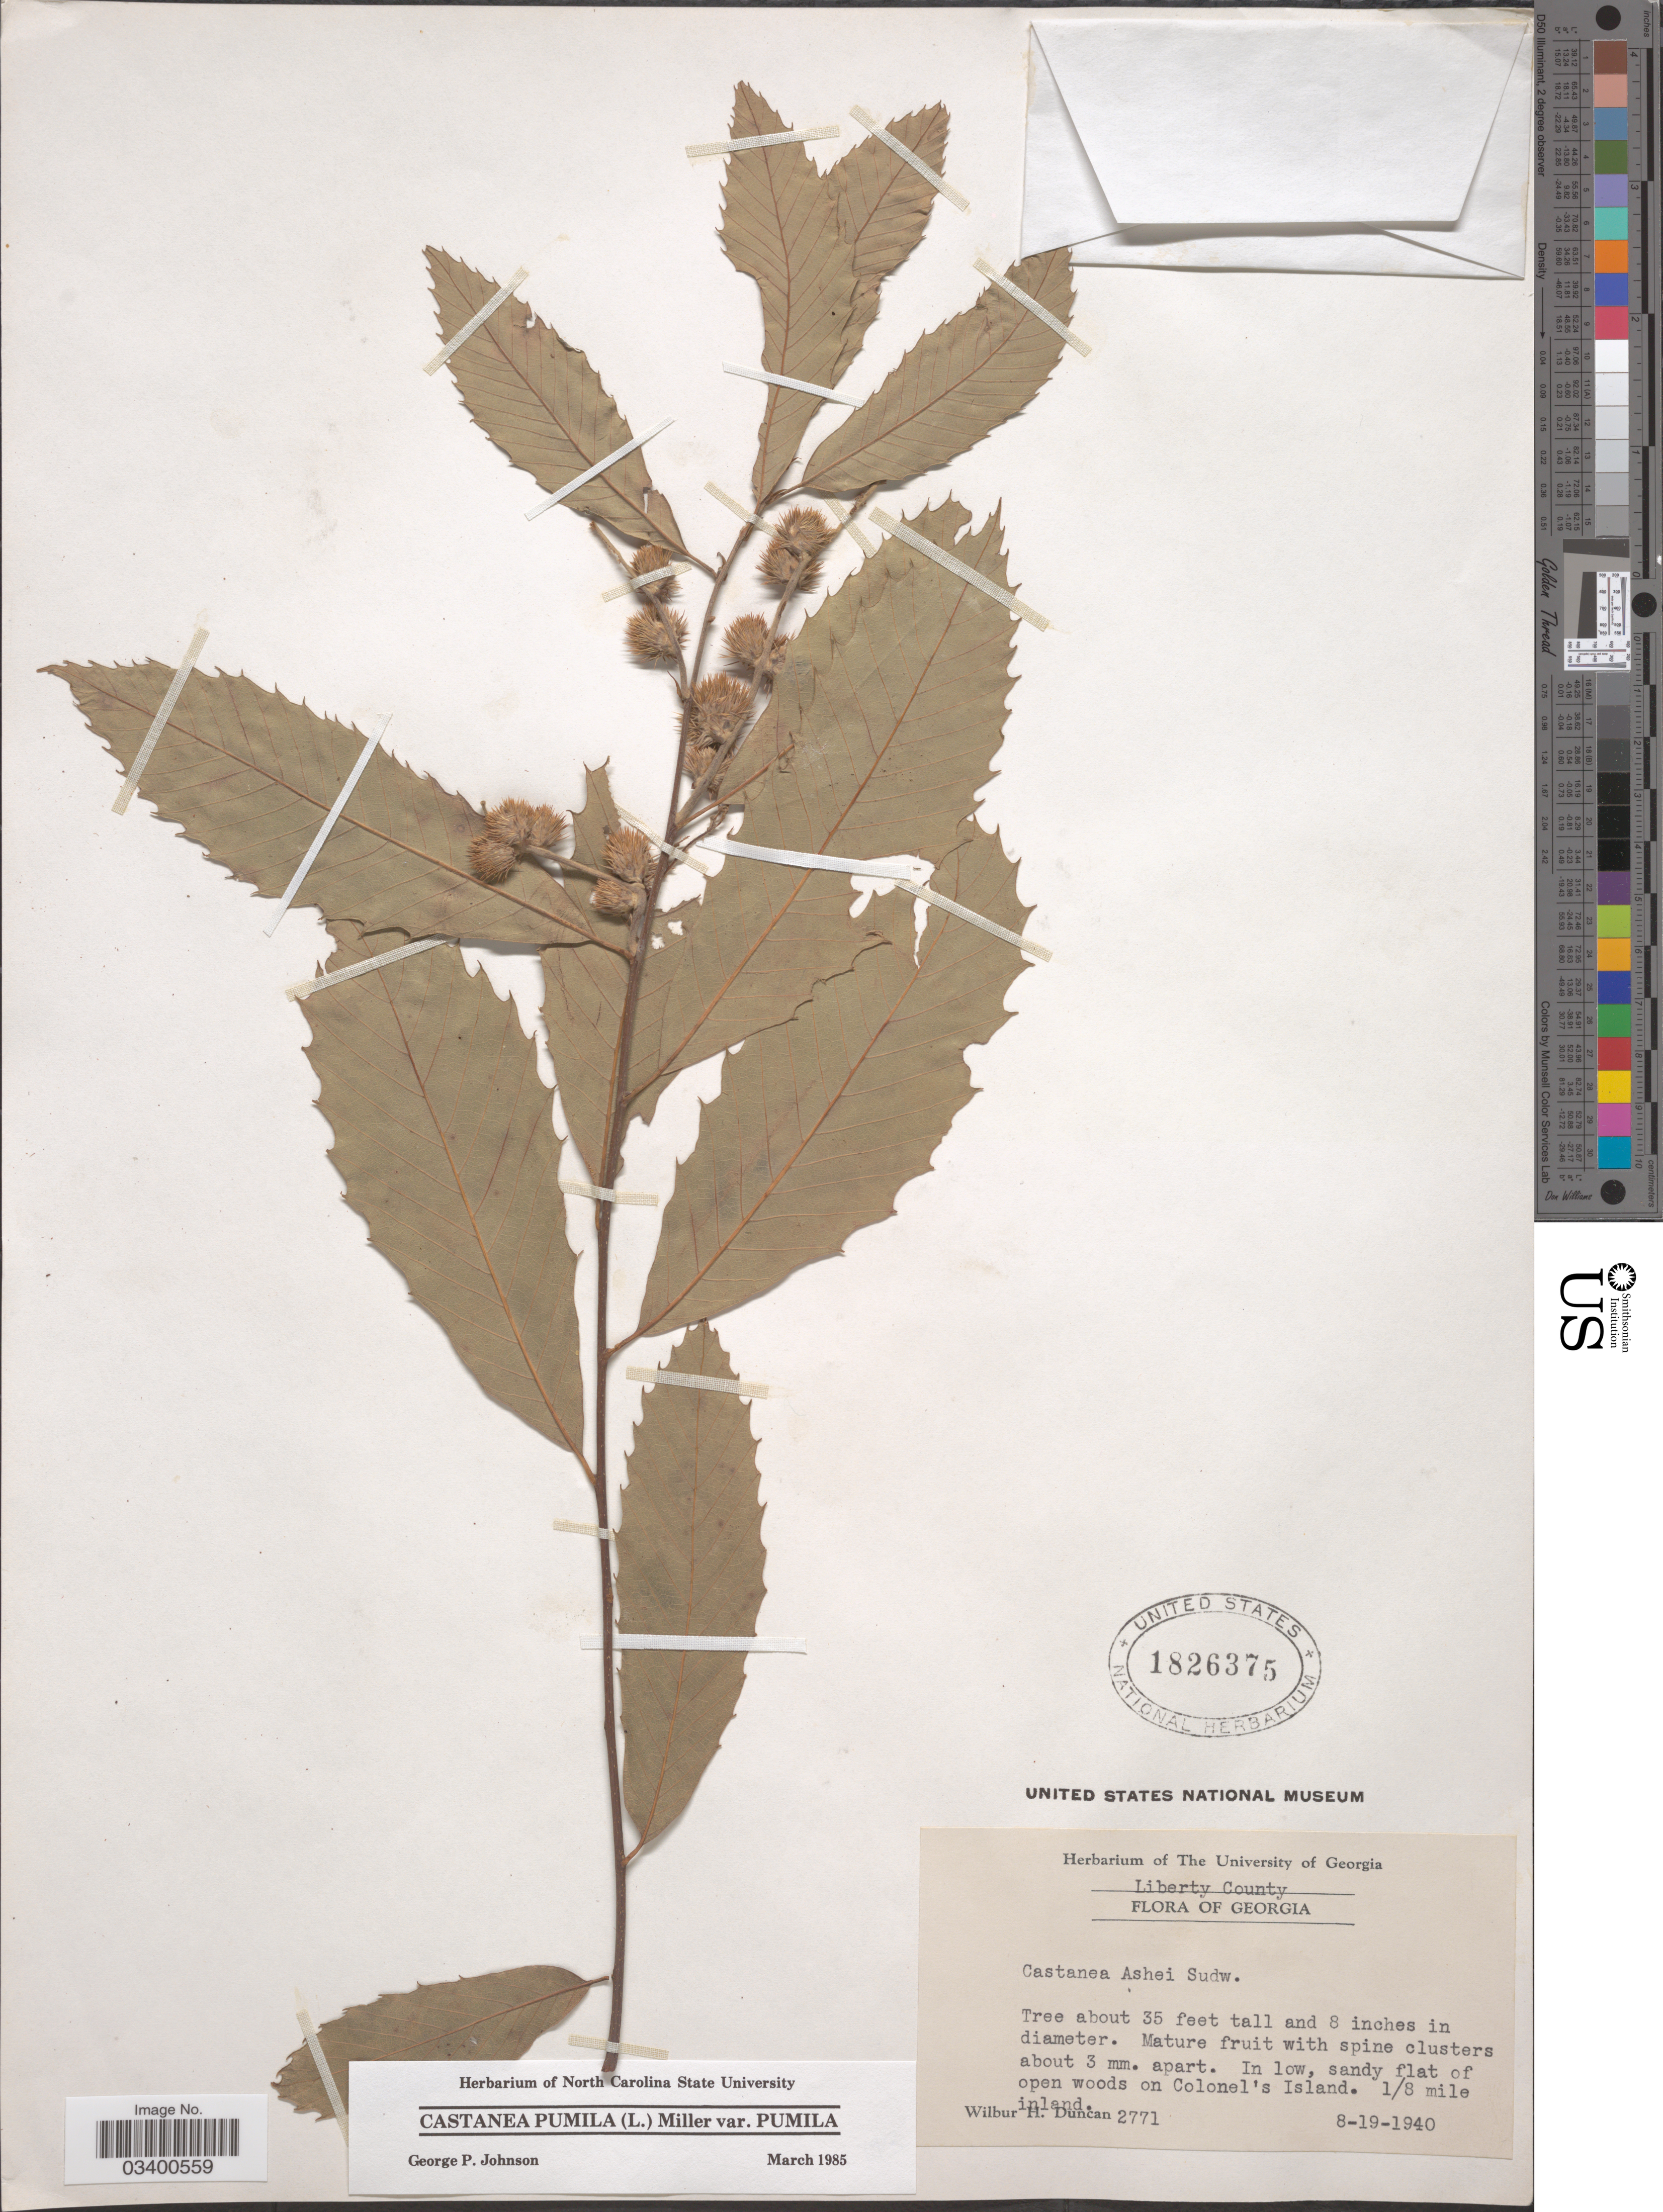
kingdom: Plantae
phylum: Tracheophyta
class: Magnoliopsida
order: Fagales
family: Fagaceae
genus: Castanea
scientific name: Castanea pumila var. pumila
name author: (L.) Mill.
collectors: W. H. Duncan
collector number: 2771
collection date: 1940-08-19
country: United States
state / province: Georgia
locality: Liberty County. On Colonel's Island. 1/8 mile inland.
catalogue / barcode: US 1826375